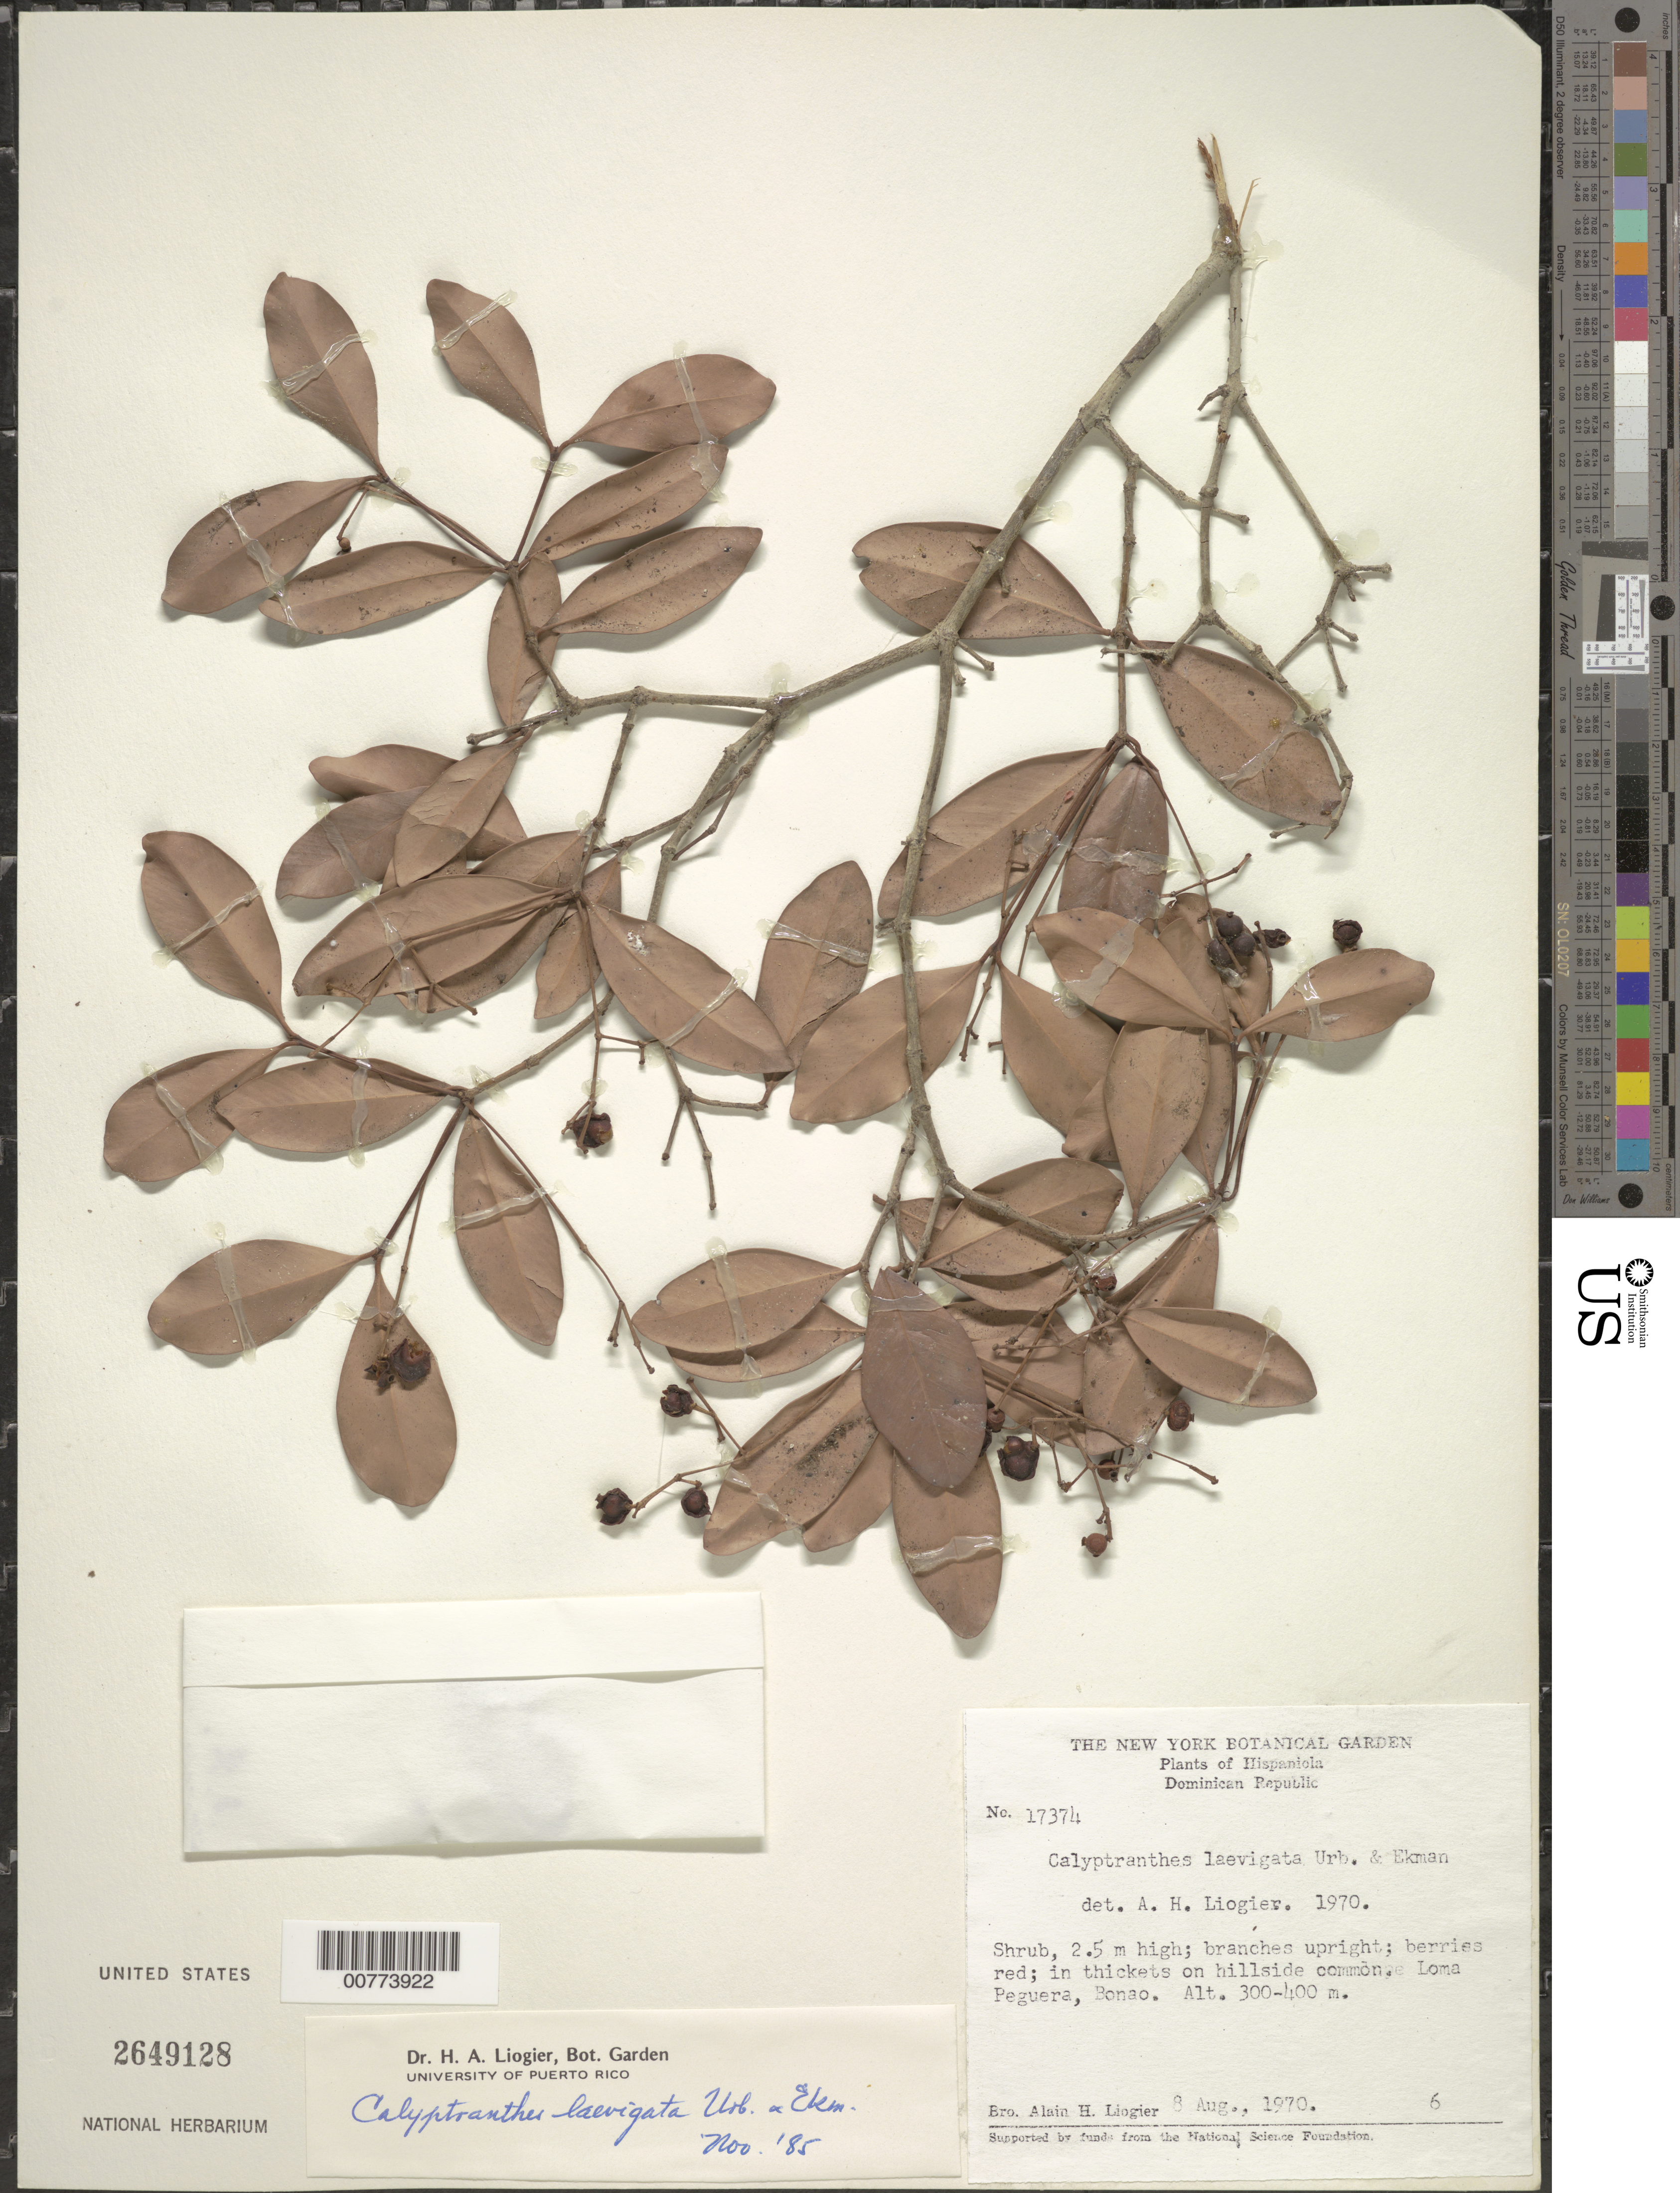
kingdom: Plantae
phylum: Tracheophyta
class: Magnoliopsida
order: Myrtales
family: Myrtaceae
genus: Myrcia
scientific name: Myrcia neolaevigata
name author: K. Campbell & Peguero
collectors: A. H. Liogier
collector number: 17374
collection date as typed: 08 Aug 1970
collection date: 1970-08-08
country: Dominican Republic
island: Hispaniola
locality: Bonao, Loma Peguera.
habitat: In thickets on hillside.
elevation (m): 300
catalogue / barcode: US 2649128